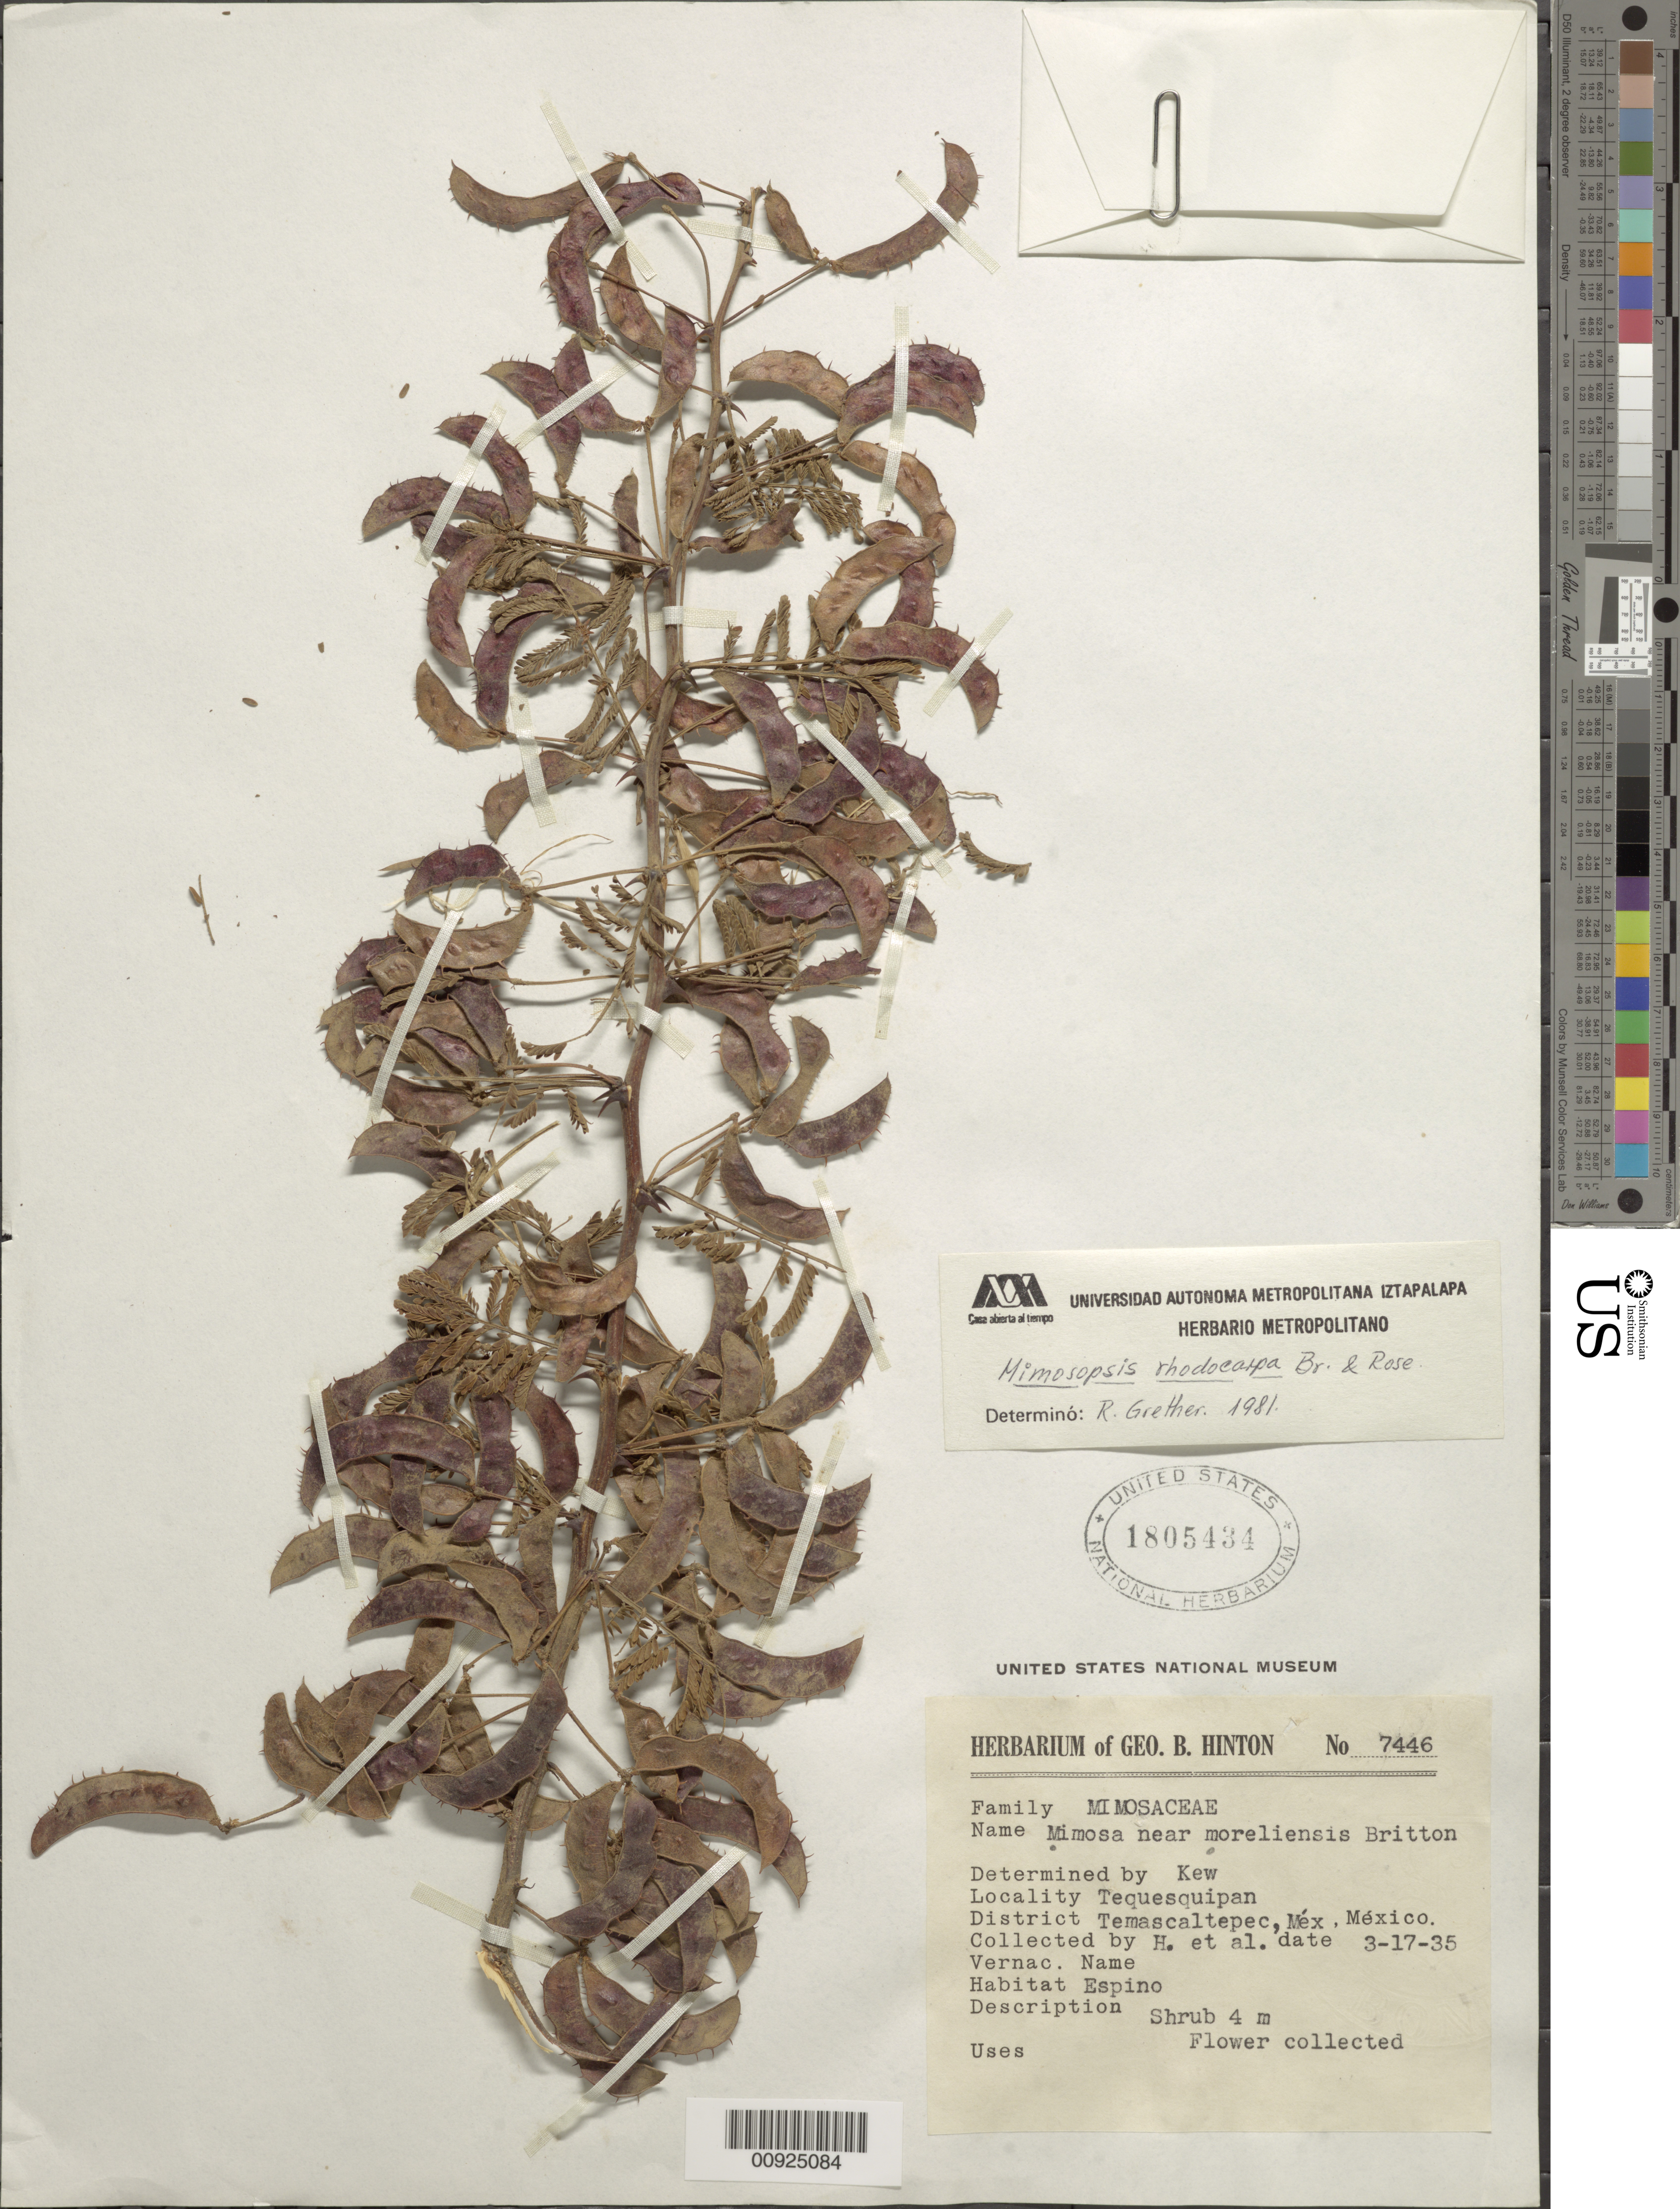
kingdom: Plantae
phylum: Tracheophyta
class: Magnoliopsida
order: Fabales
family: Fabaceae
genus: Mimosa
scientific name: Mimosa rhodocarpa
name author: (Britton) R. Grether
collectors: G. B. Hinton & et al.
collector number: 7446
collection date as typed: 17 Mar 1935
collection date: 1935-03-17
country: Mexico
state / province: México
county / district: Temascaltepec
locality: Tequesquipan, District Temascaltepec, State of Mexico.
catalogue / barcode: US 1805434